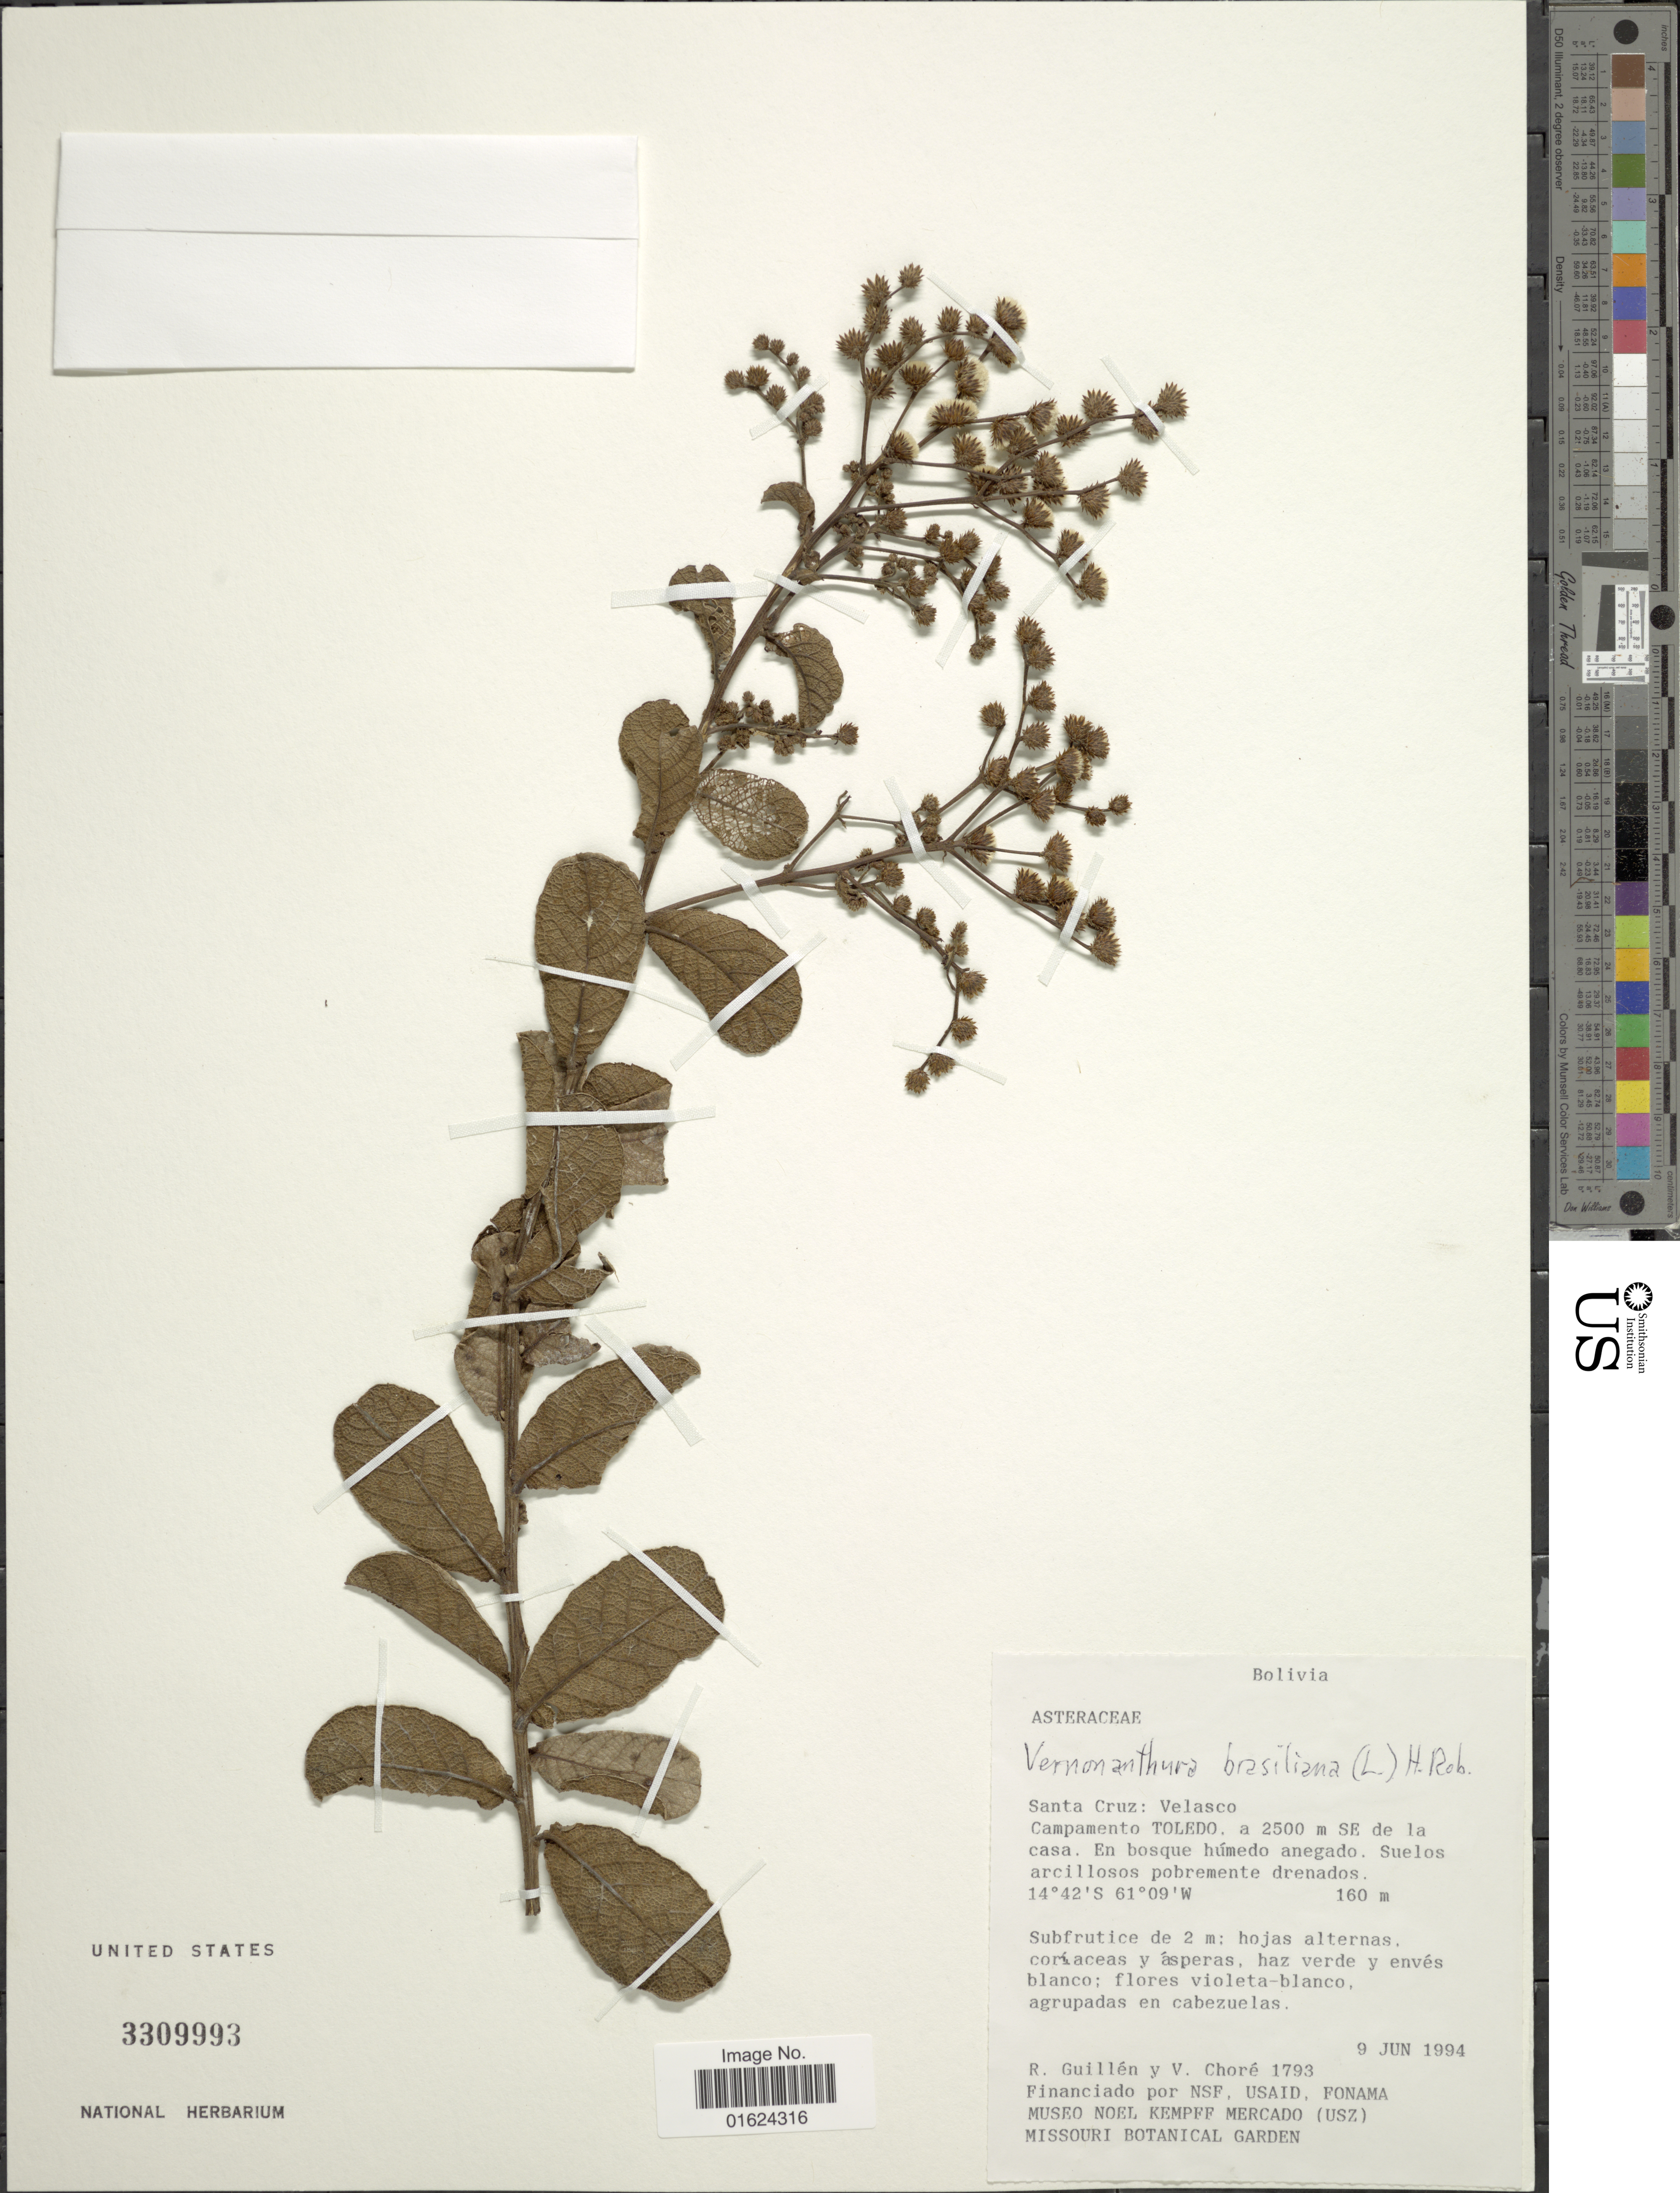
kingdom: Plantae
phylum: Tracheophyta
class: Magnoliopsida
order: Asterales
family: Asteraceae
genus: Vernonia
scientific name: Vernonia brasiliana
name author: (L.) Druce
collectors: R. Guillen & V. Chore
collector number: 1793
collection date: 1994-06-09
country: Bolivia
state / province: Santa Cruz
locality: Bolivia. Santa Cruz: Velasco, Campamento Toledo, SE de la casa.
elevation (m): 160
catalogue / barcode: US 3309993